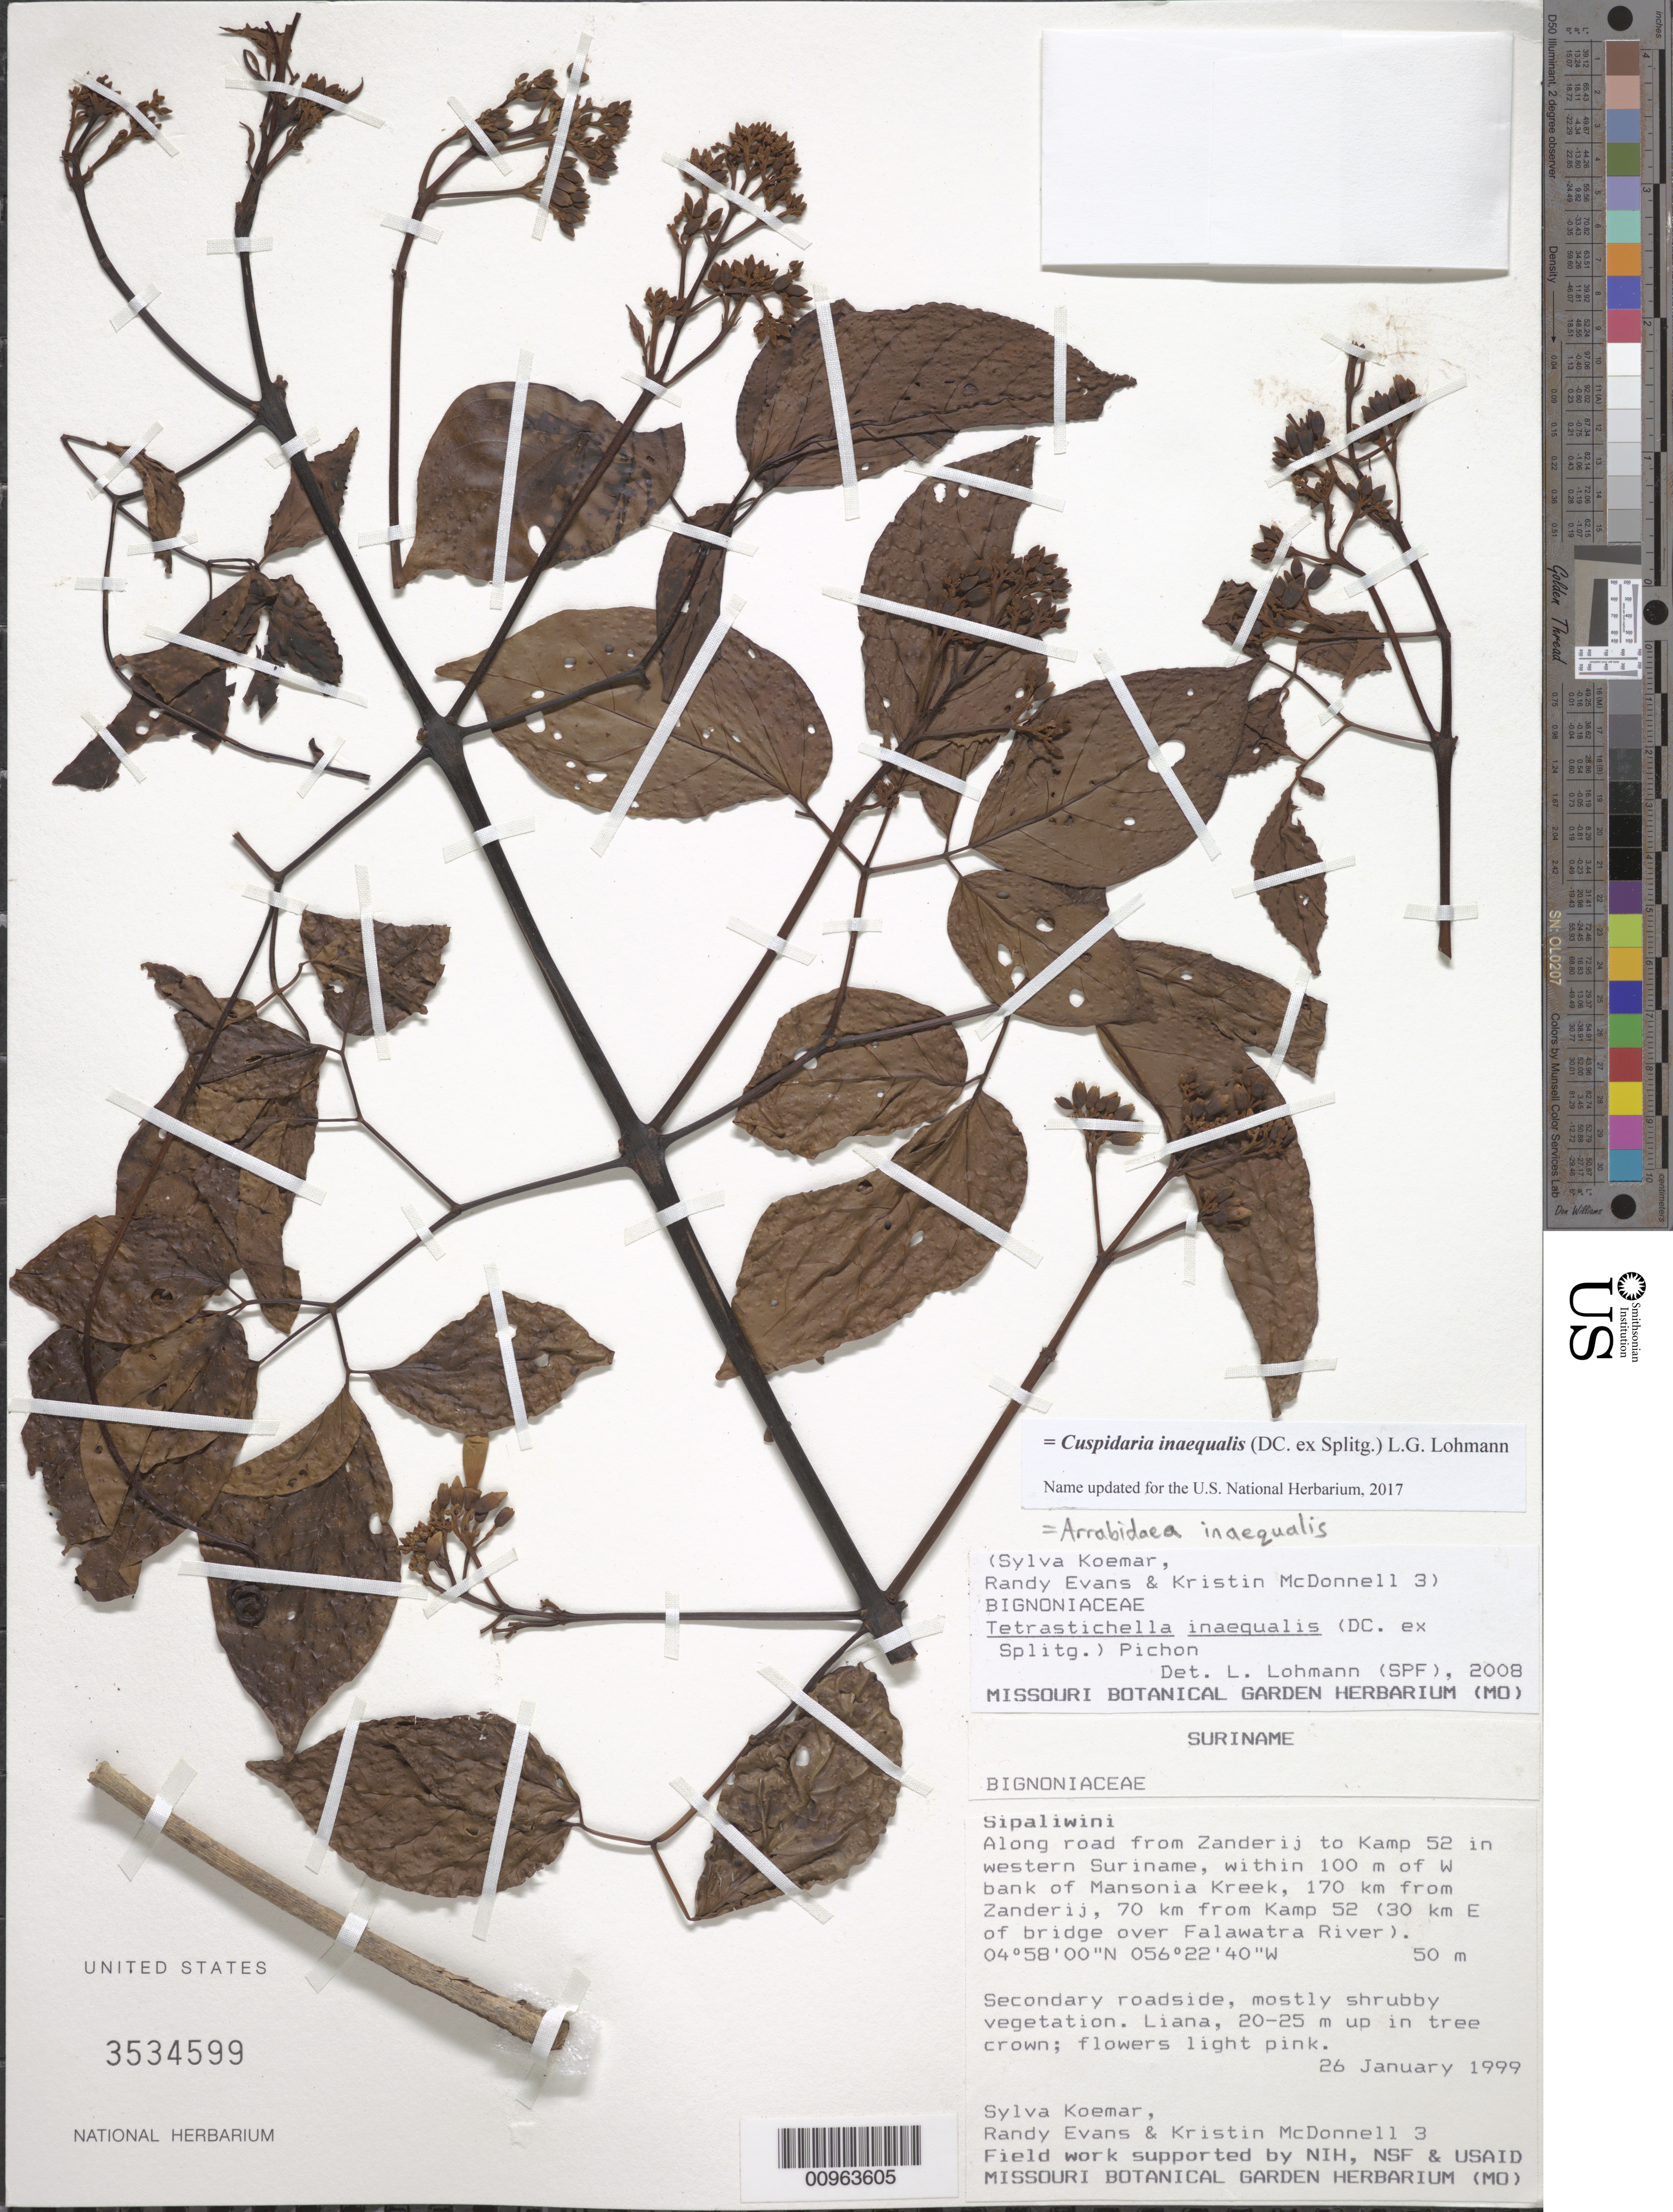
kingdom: Plantae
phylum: Tracheophyta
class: Magnoliopsida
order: Lamiales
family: Bignoniaceae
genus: Cuspidaria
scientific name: Cuspidaria inaequalis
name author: (Splitg.) L.G. Lohmann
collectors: S. Koemar, R. Evans & K. McDonnell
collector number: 3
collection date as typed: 26-Jan-99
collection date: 1999-01-26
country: Suriname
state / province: Sipaliwini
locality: Zanderij to Kamp 52, along road in western Suriname, within 100m of W bank of Mansonia Kreek, 170 km from Zanderij, 70km from Kam 52 (30 km E of bridge over Falawatra River)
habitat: Secondary roadside, mostly shrubby vegetation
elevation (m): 50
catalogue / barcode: US 3534599